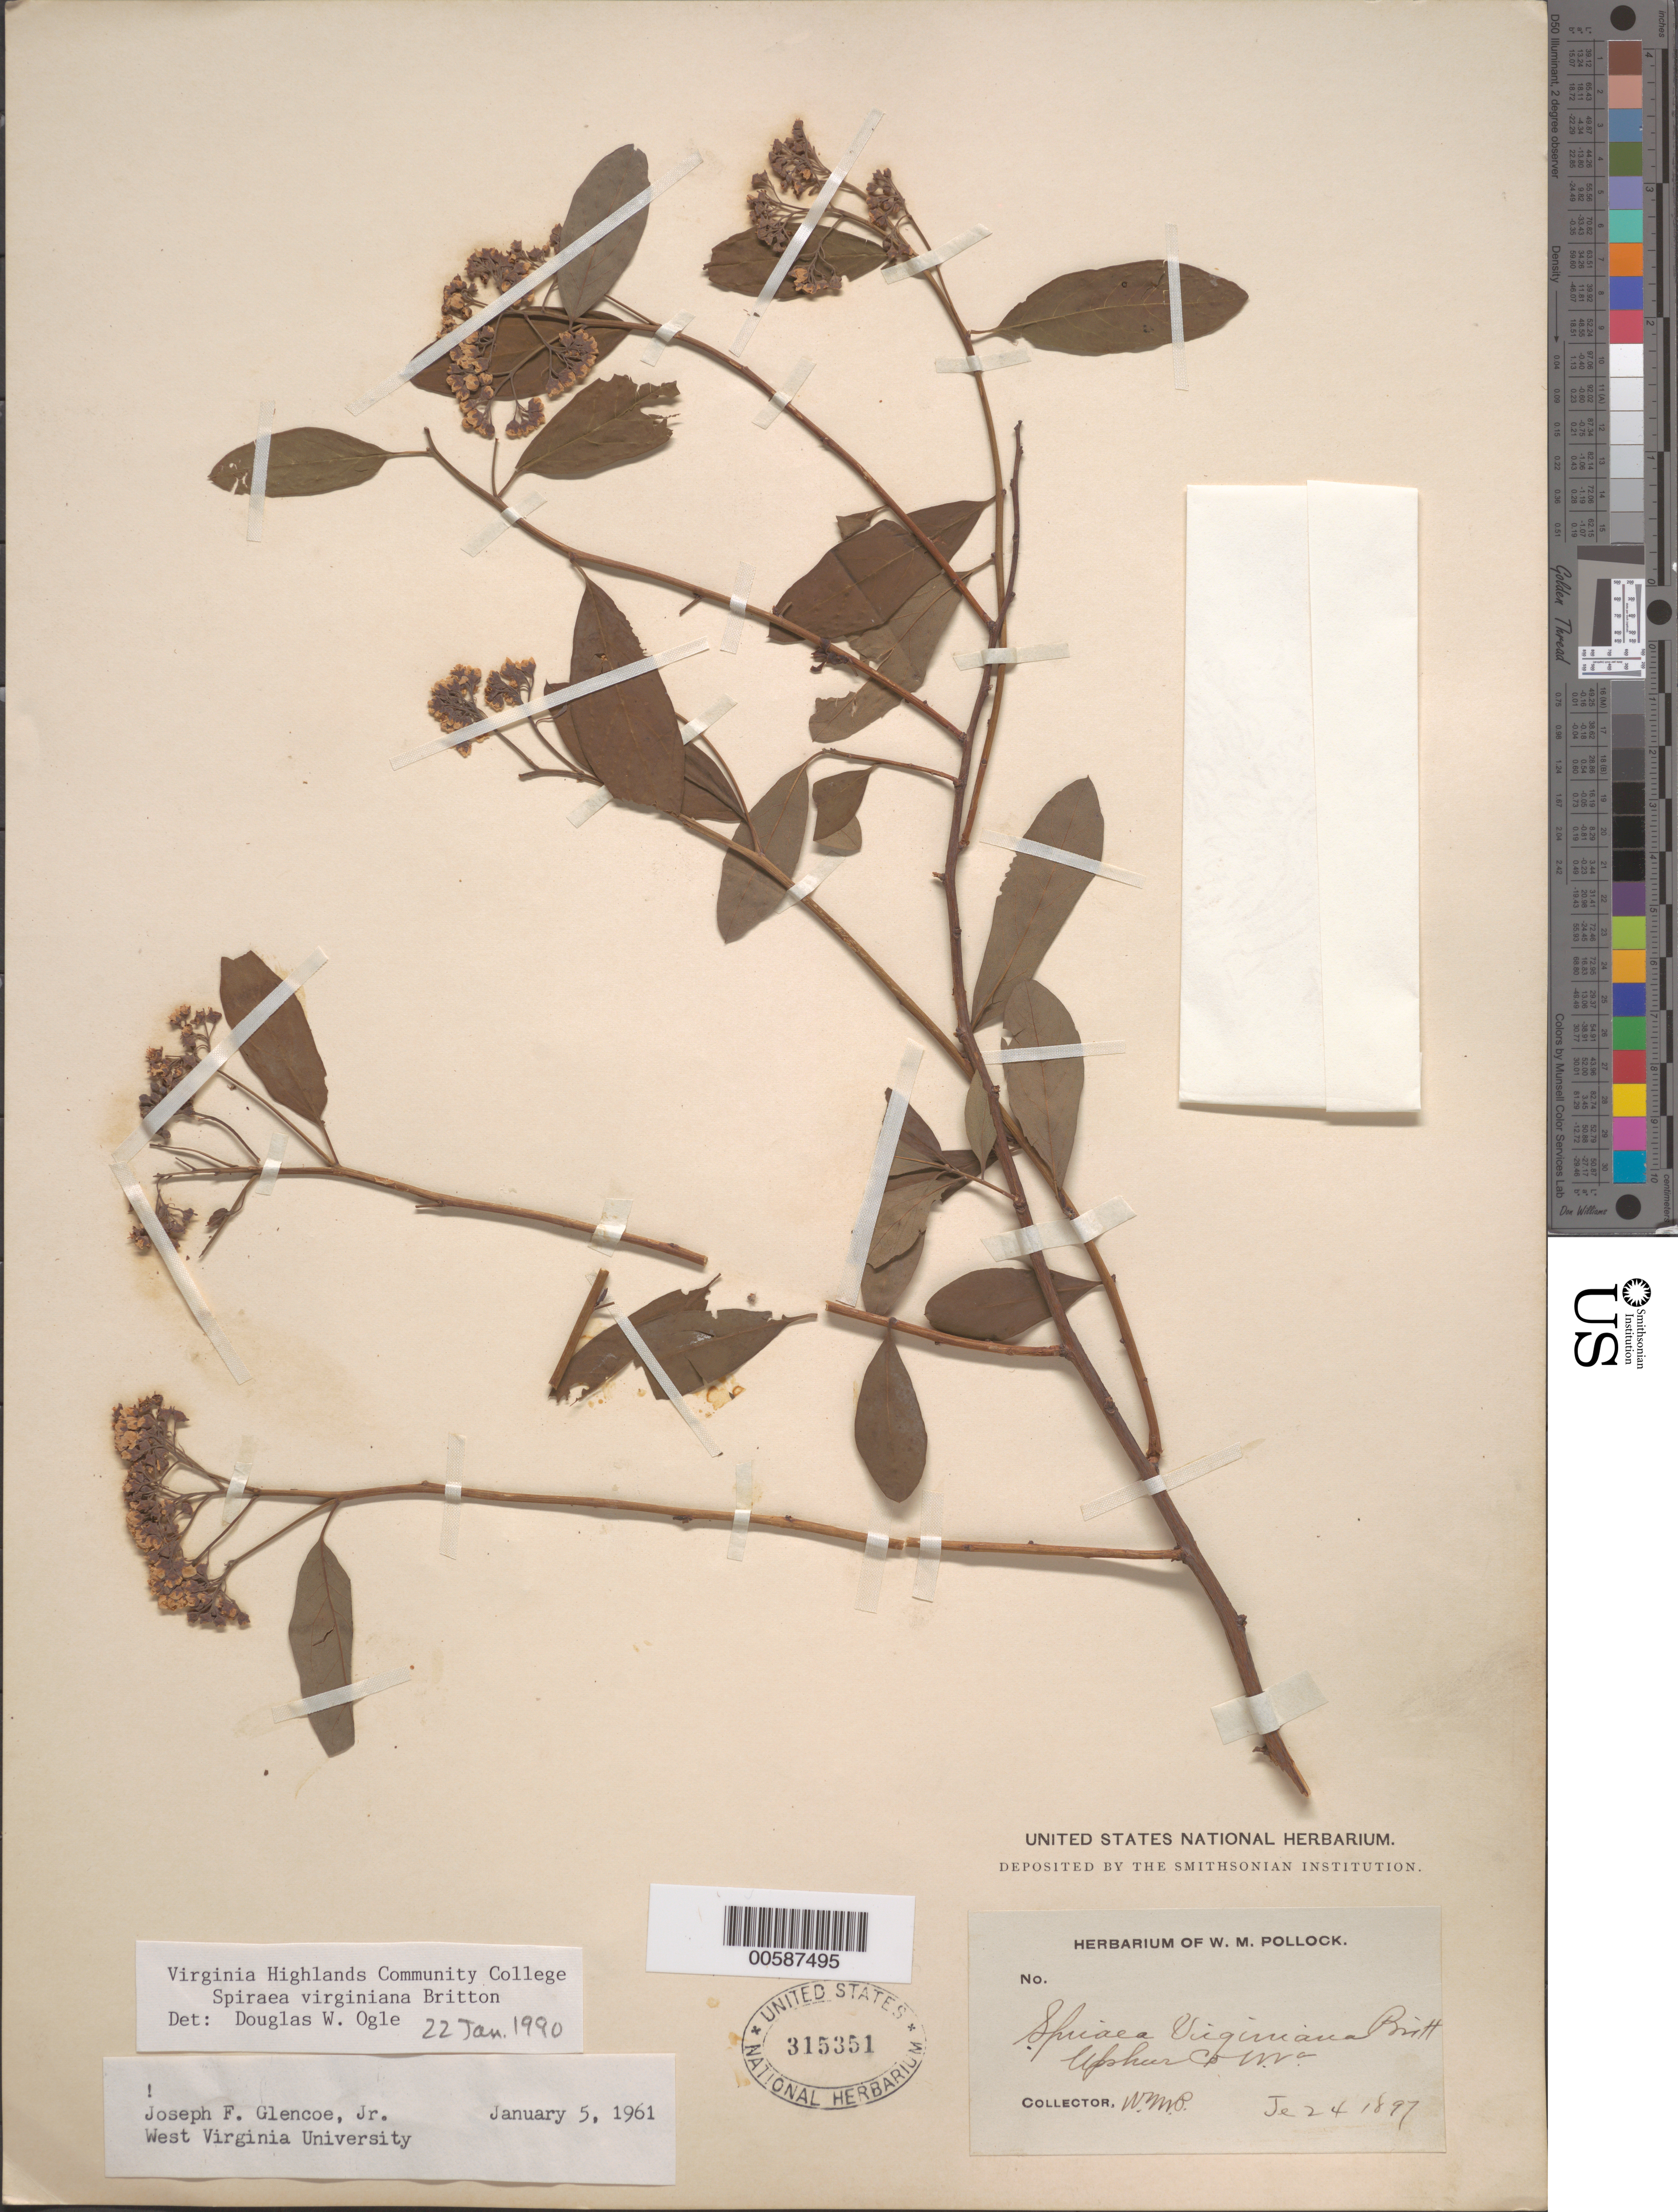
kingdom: Plantae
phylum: Tracheophyta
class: Magnoliopsida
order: Rosales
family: Rosaceae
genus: Spiraea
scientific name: Spiraea virginiana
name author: Britton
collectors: W. M. Pollock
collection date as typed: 24 Jun 1897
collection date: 1897-06-24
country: United States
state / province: West Virginia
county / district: Upshur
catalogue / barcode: US 315351